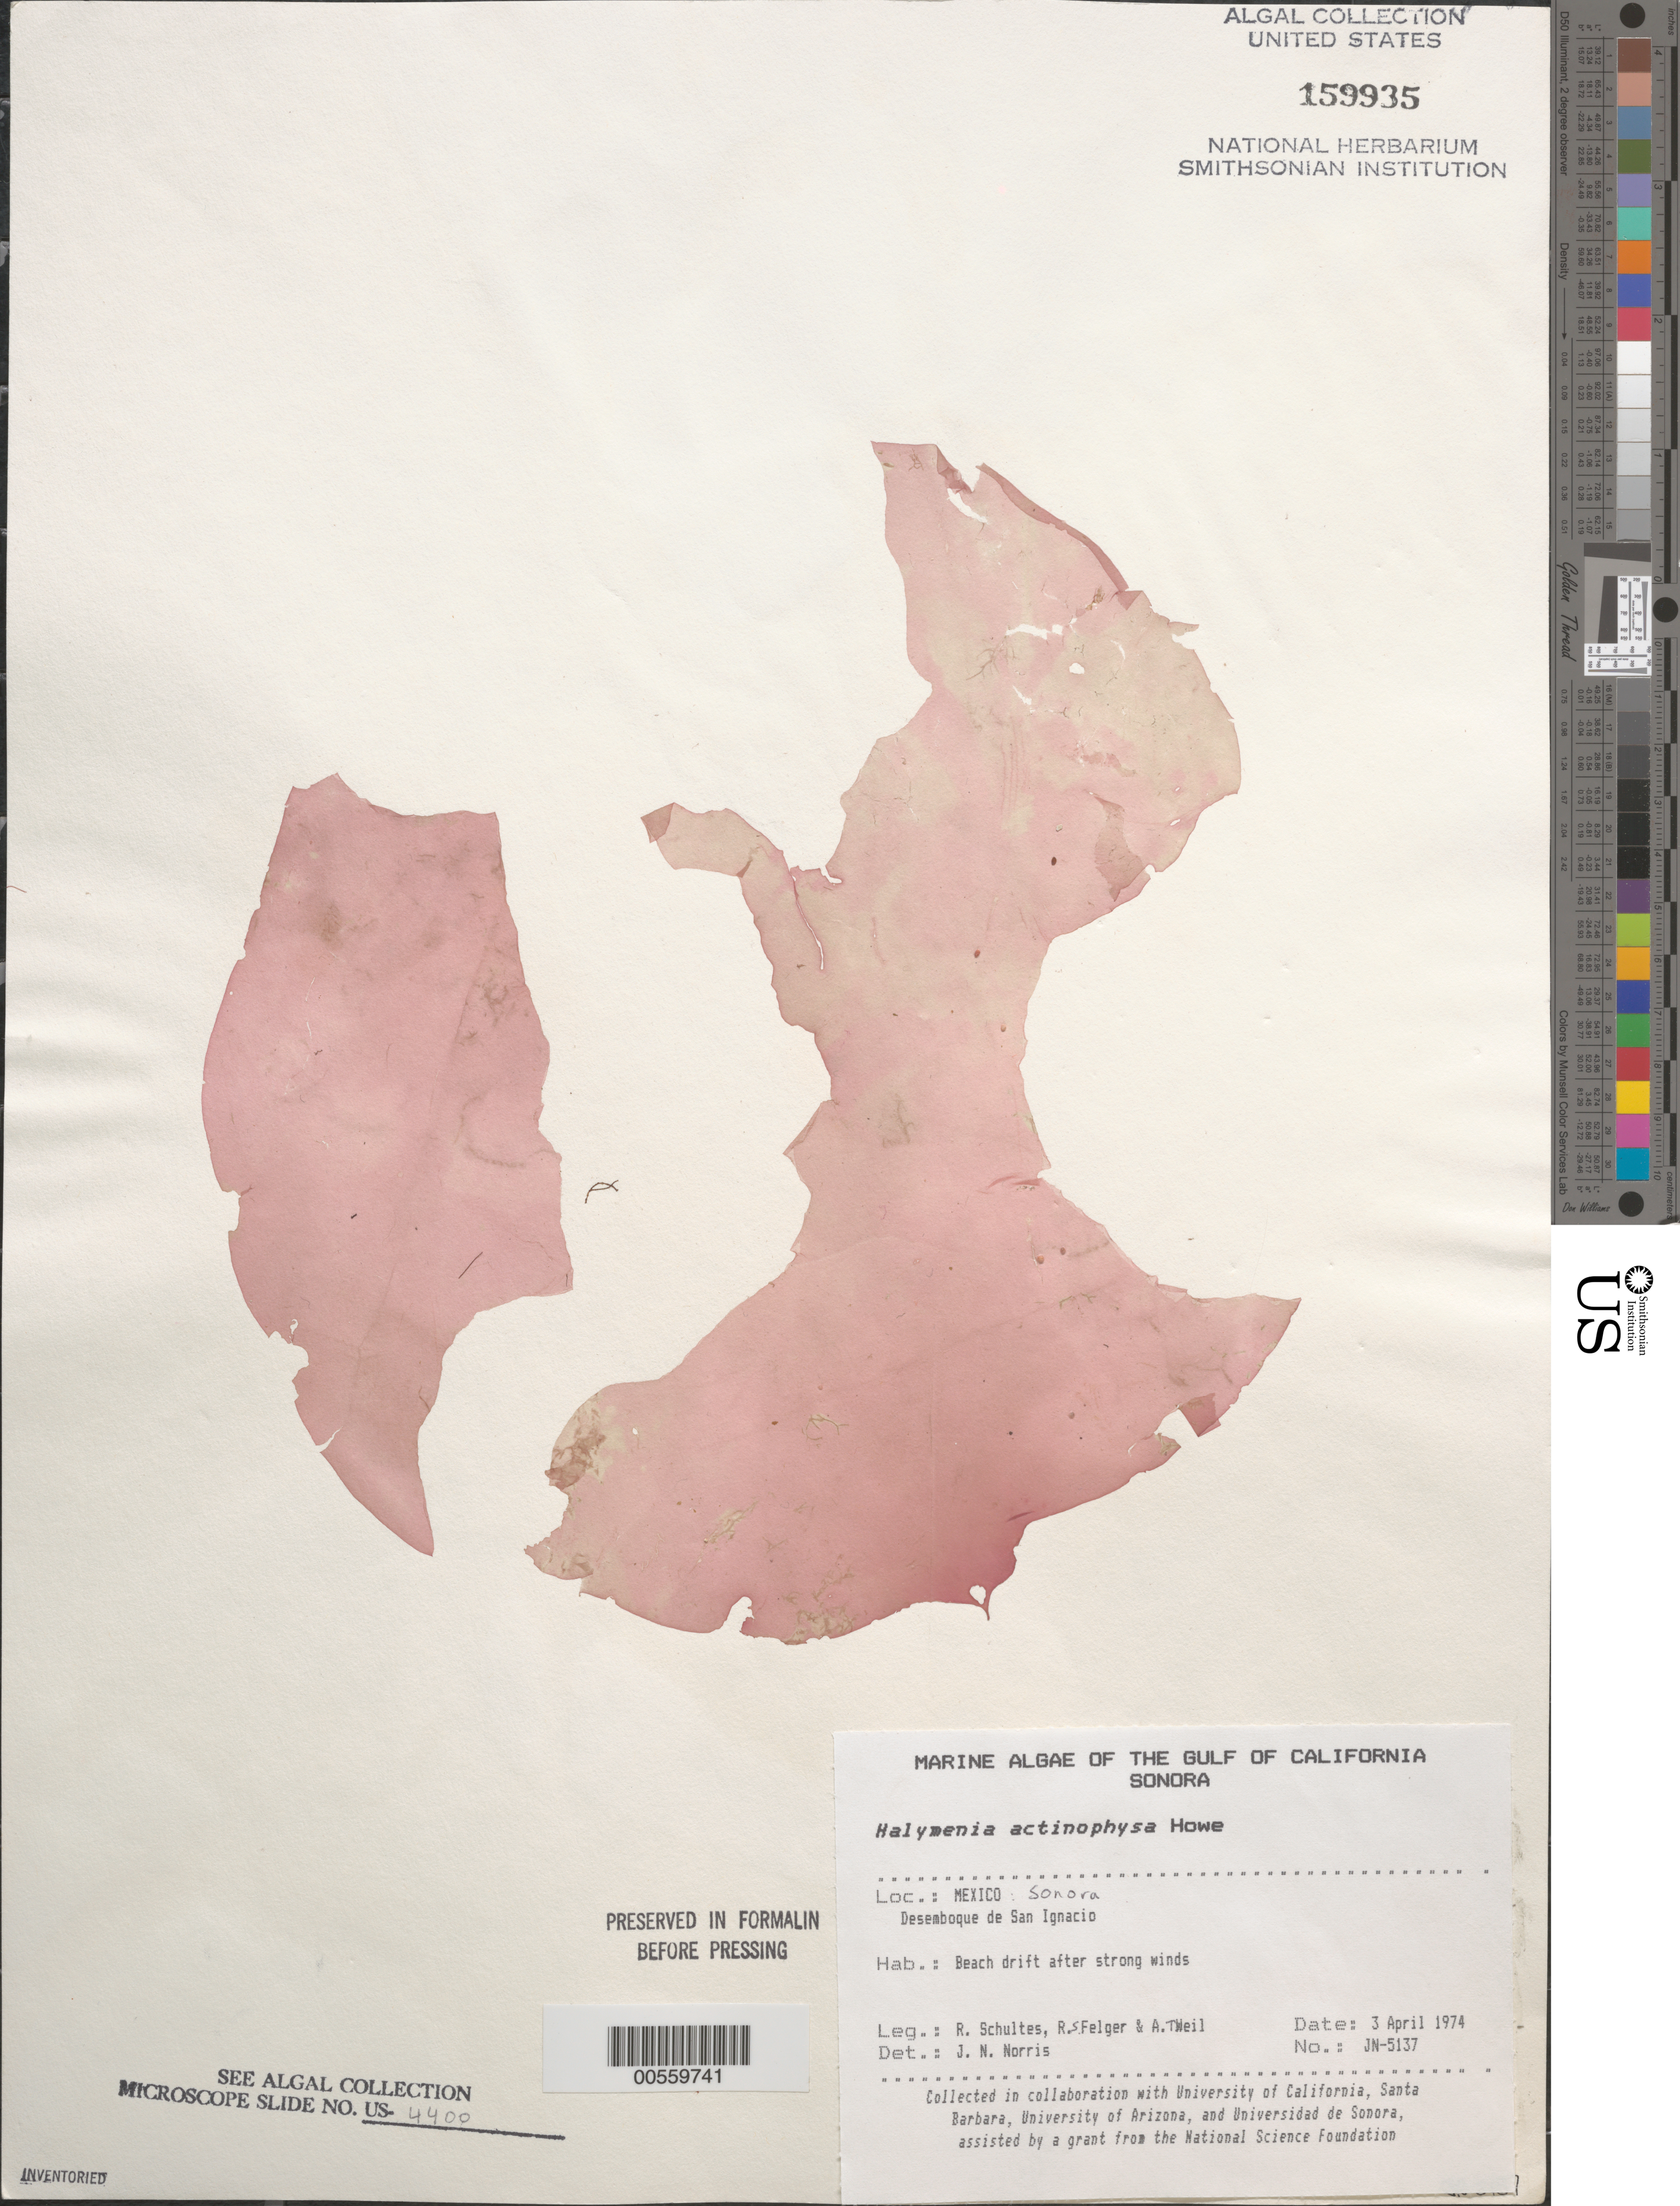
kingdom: Plantae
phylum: Rhodophyta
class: Florideophyceae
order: Halymeniales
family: Halymeniaceae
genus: Halymenia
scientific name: Halymenia actinophysa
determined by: Norris, James N.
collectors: R. E. Schultes, R. S. Felger & A. T. Weil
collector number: JN-5137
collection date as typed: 03 Apr 1974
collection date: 1974-04-03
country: Mexico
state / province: Sonora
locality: Desemboque de San Ignacio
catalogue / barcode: US 159935